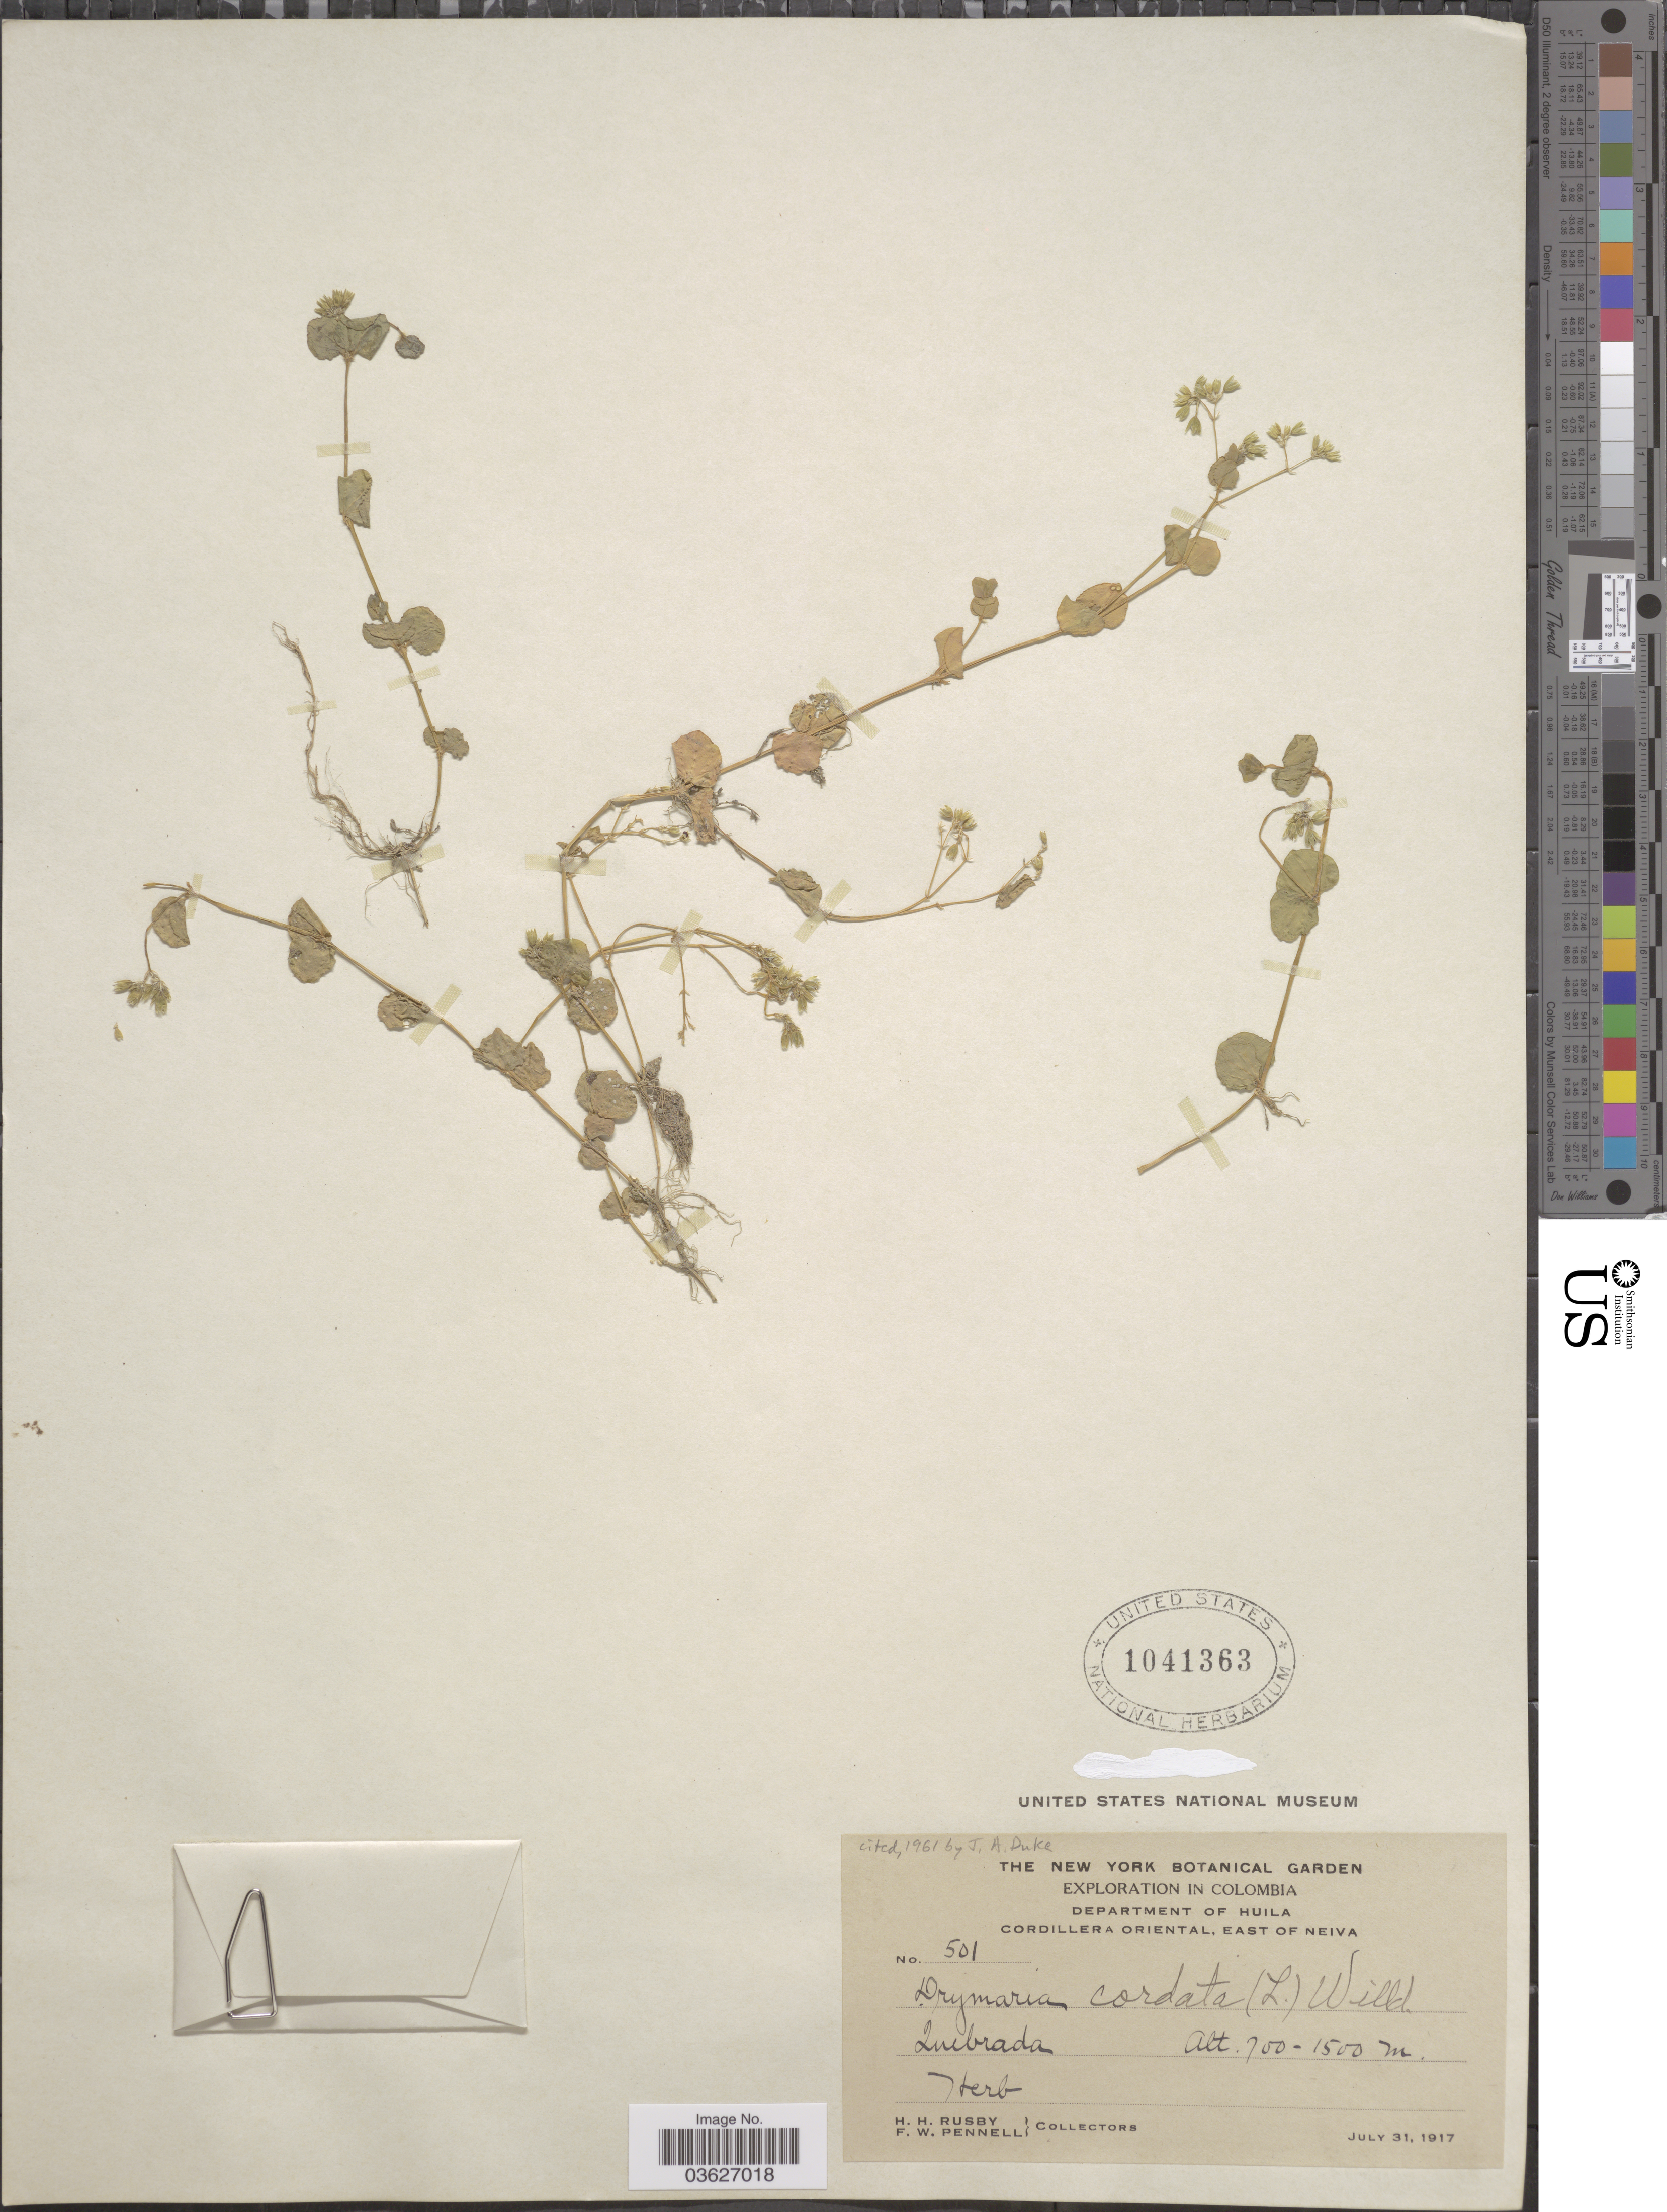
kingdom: Plantae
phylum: Tracheophyta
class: Magnoliopsida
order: Caryophyllales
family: Caryophyllaceae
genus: Drymaria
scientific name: Drymaria cordata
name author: (L.) Willd. ex Schult.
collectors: H. H. Rusby & F. W. Pennell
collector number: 501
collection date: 1917-07-31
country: Colombia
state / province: Huila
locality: Department of Huila. Cordillera Oriental, East of Neiva. Quebrada.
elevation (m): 700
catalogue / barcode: US 1041363